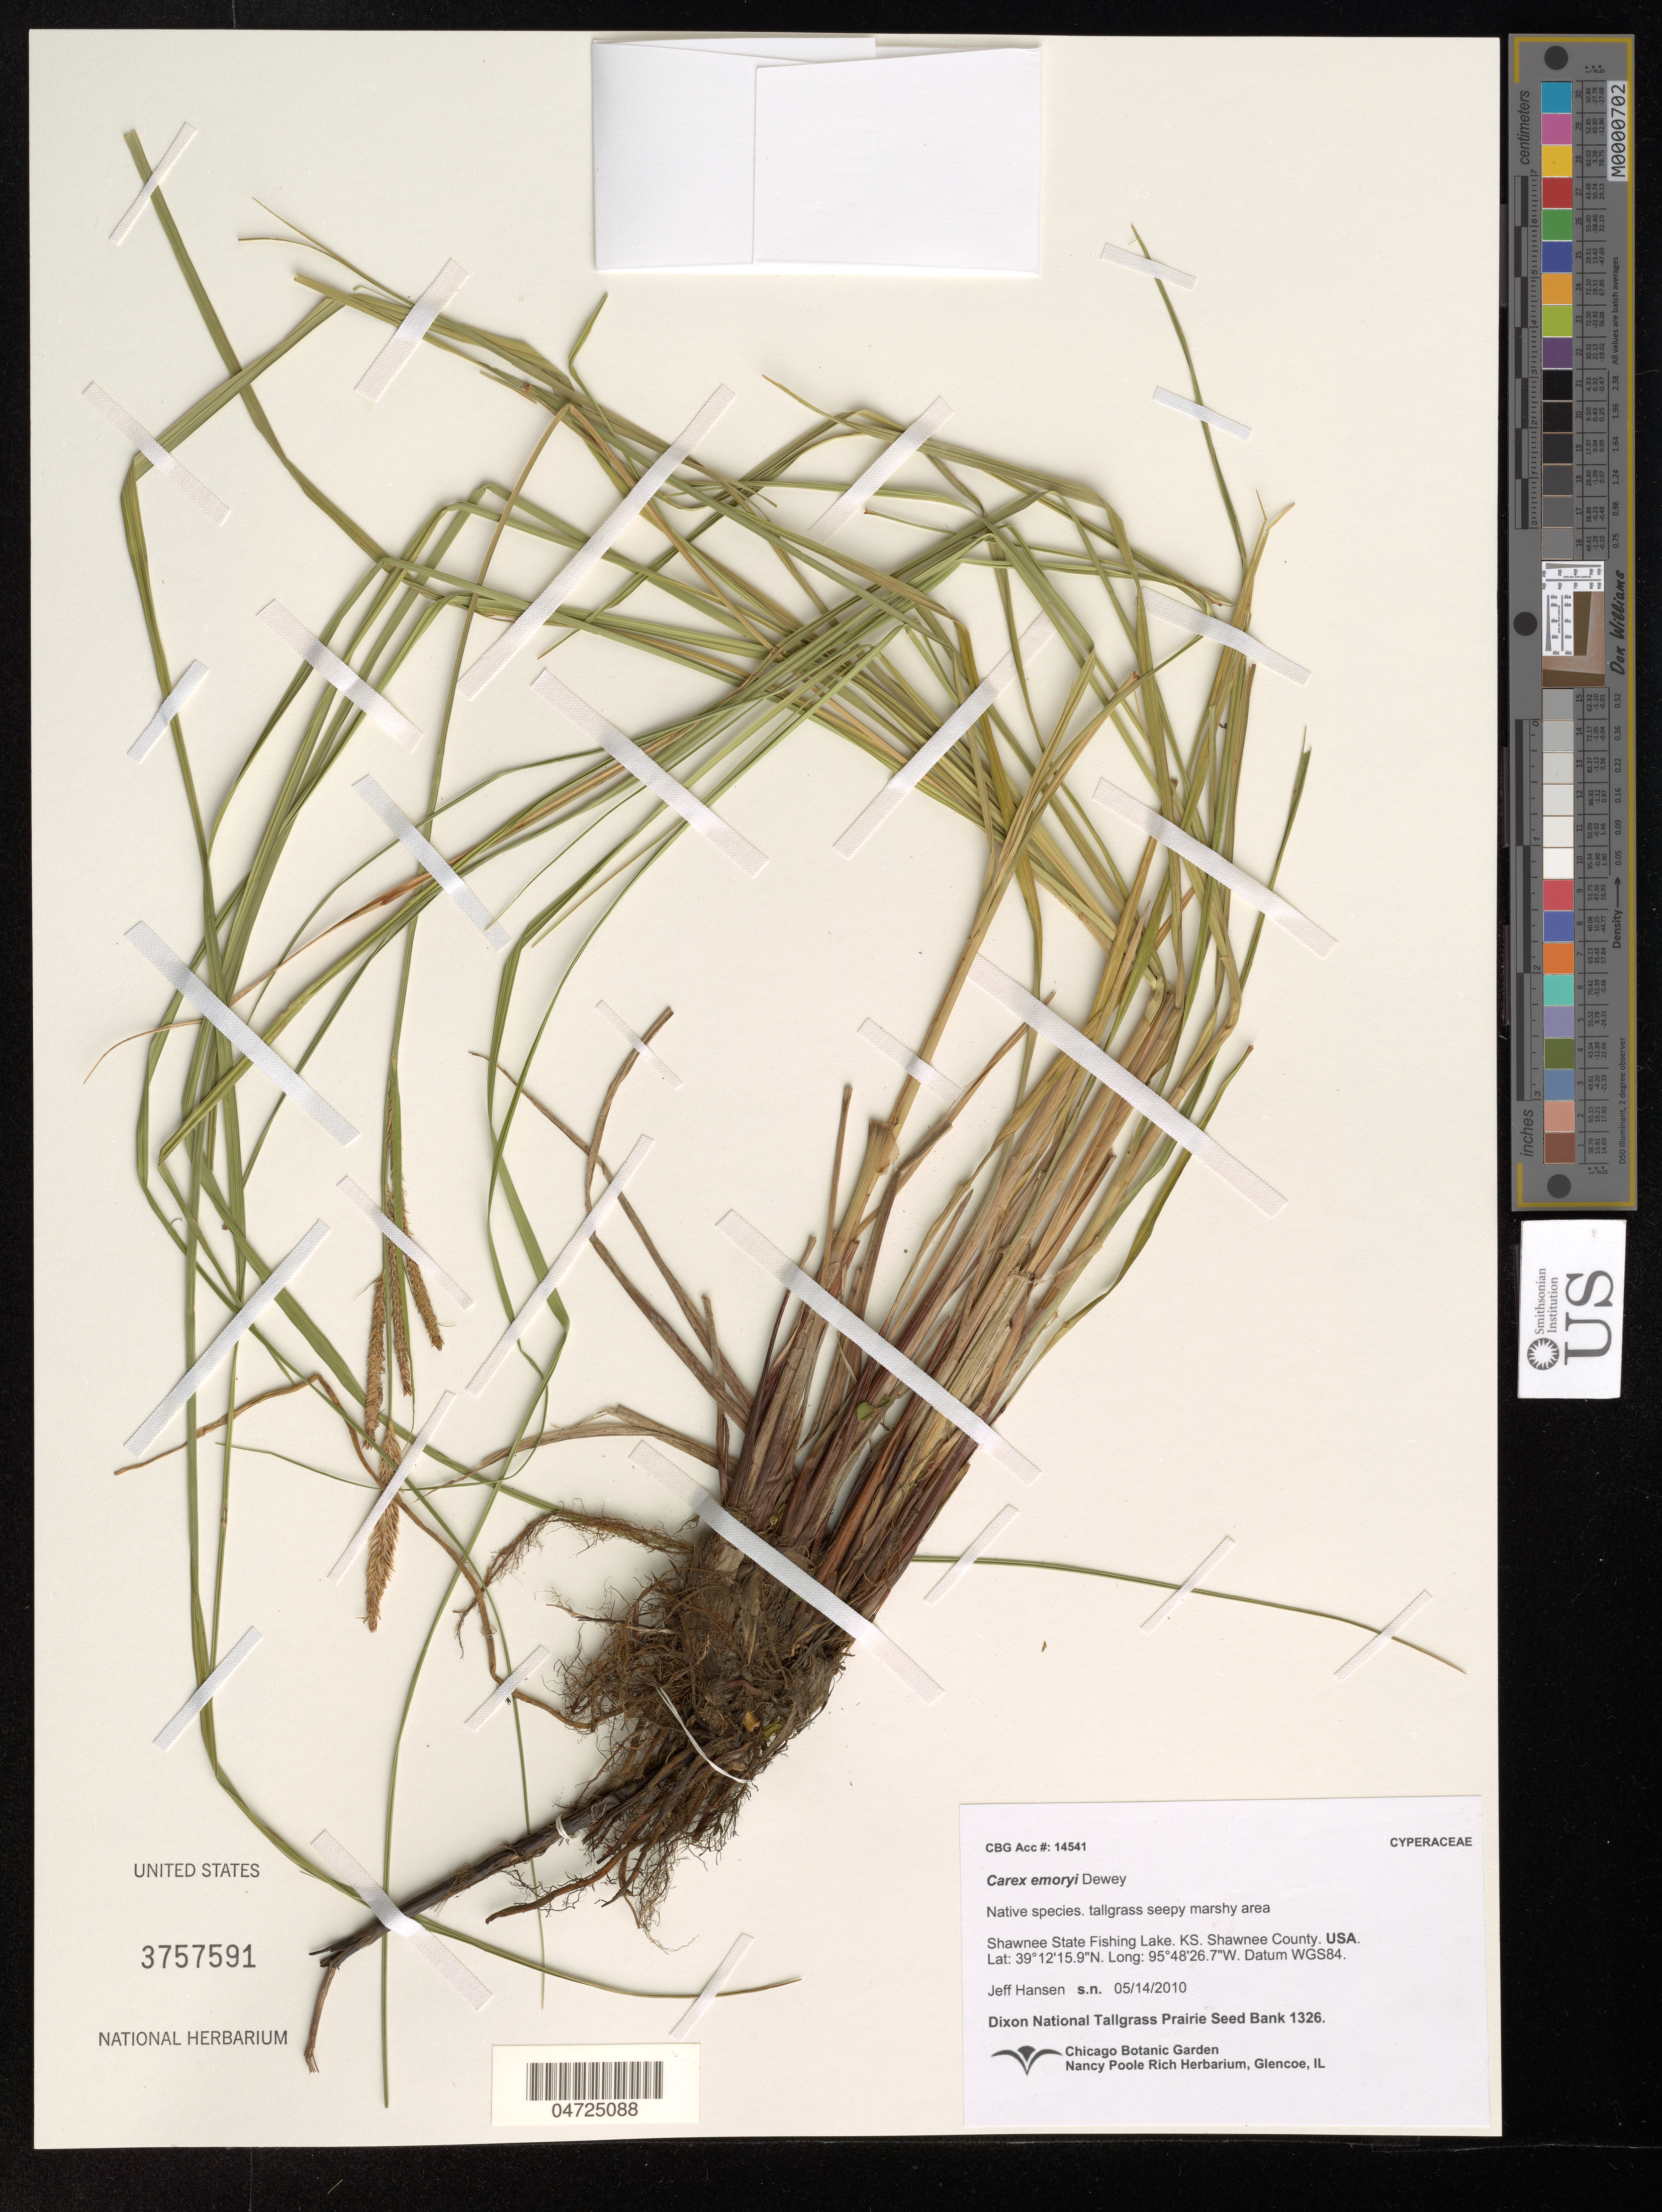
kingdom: Plantae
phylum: Tracheophyta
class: Liliopsida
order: Poales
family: Cyperaceae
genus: Carex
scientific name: Carex emoryi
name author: Dewey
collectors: J. Hansen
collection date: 2010-05-14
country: United States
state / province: Kansas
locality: Shawnee State Fishing Lake. Shawnee County. Datum WGS84.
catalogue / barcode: US 3757591